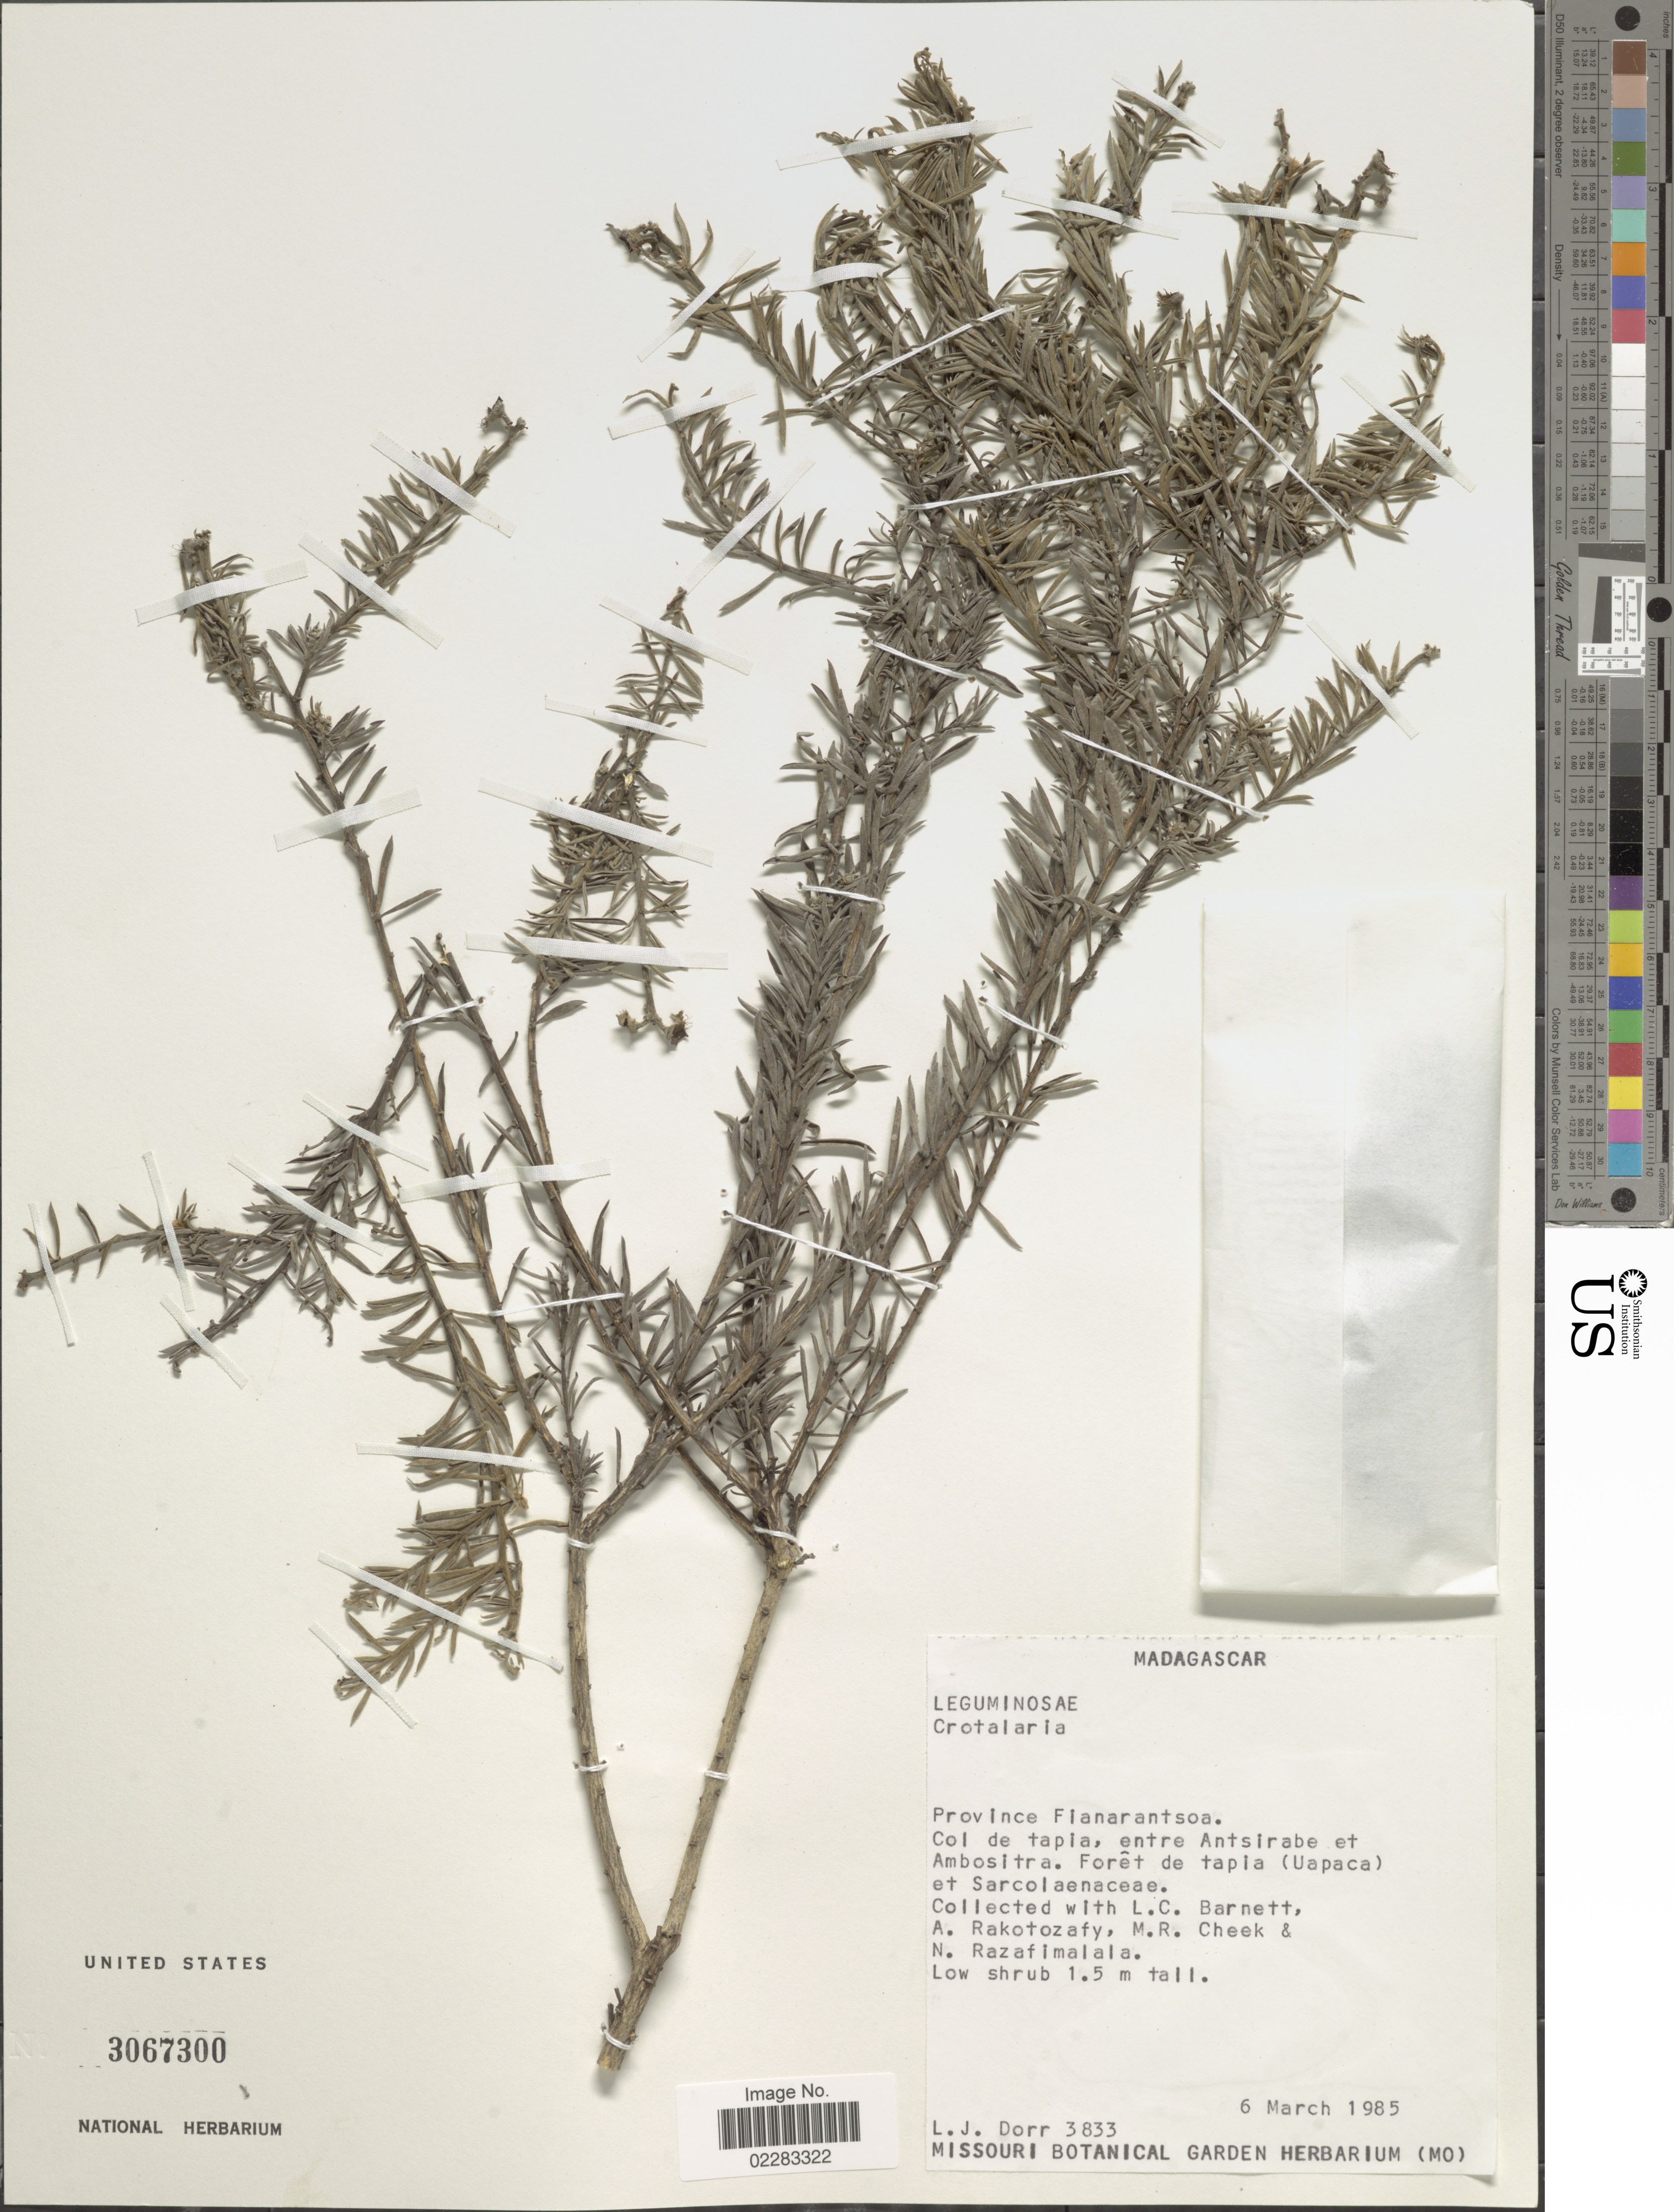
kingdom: Plantae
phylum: Tracheophyta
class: Magnoliopsida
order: Fabales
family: Fabaceae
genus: Crotalaria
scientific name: Crotalaria sp.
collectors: L. J. Dorr, L. C. Barnett, A. Rakotozafy, M. Cheek & N. Razafimalala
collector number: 3833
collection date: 1985-03-06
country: Madagascar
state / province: Amoron'i Mania / Vakinankaratra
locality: Col de tapia, entre Antsirabe et Ambositra. Forêt de tapia (Uapaca) et Sarcolaenaceae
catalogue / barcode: US 3067300